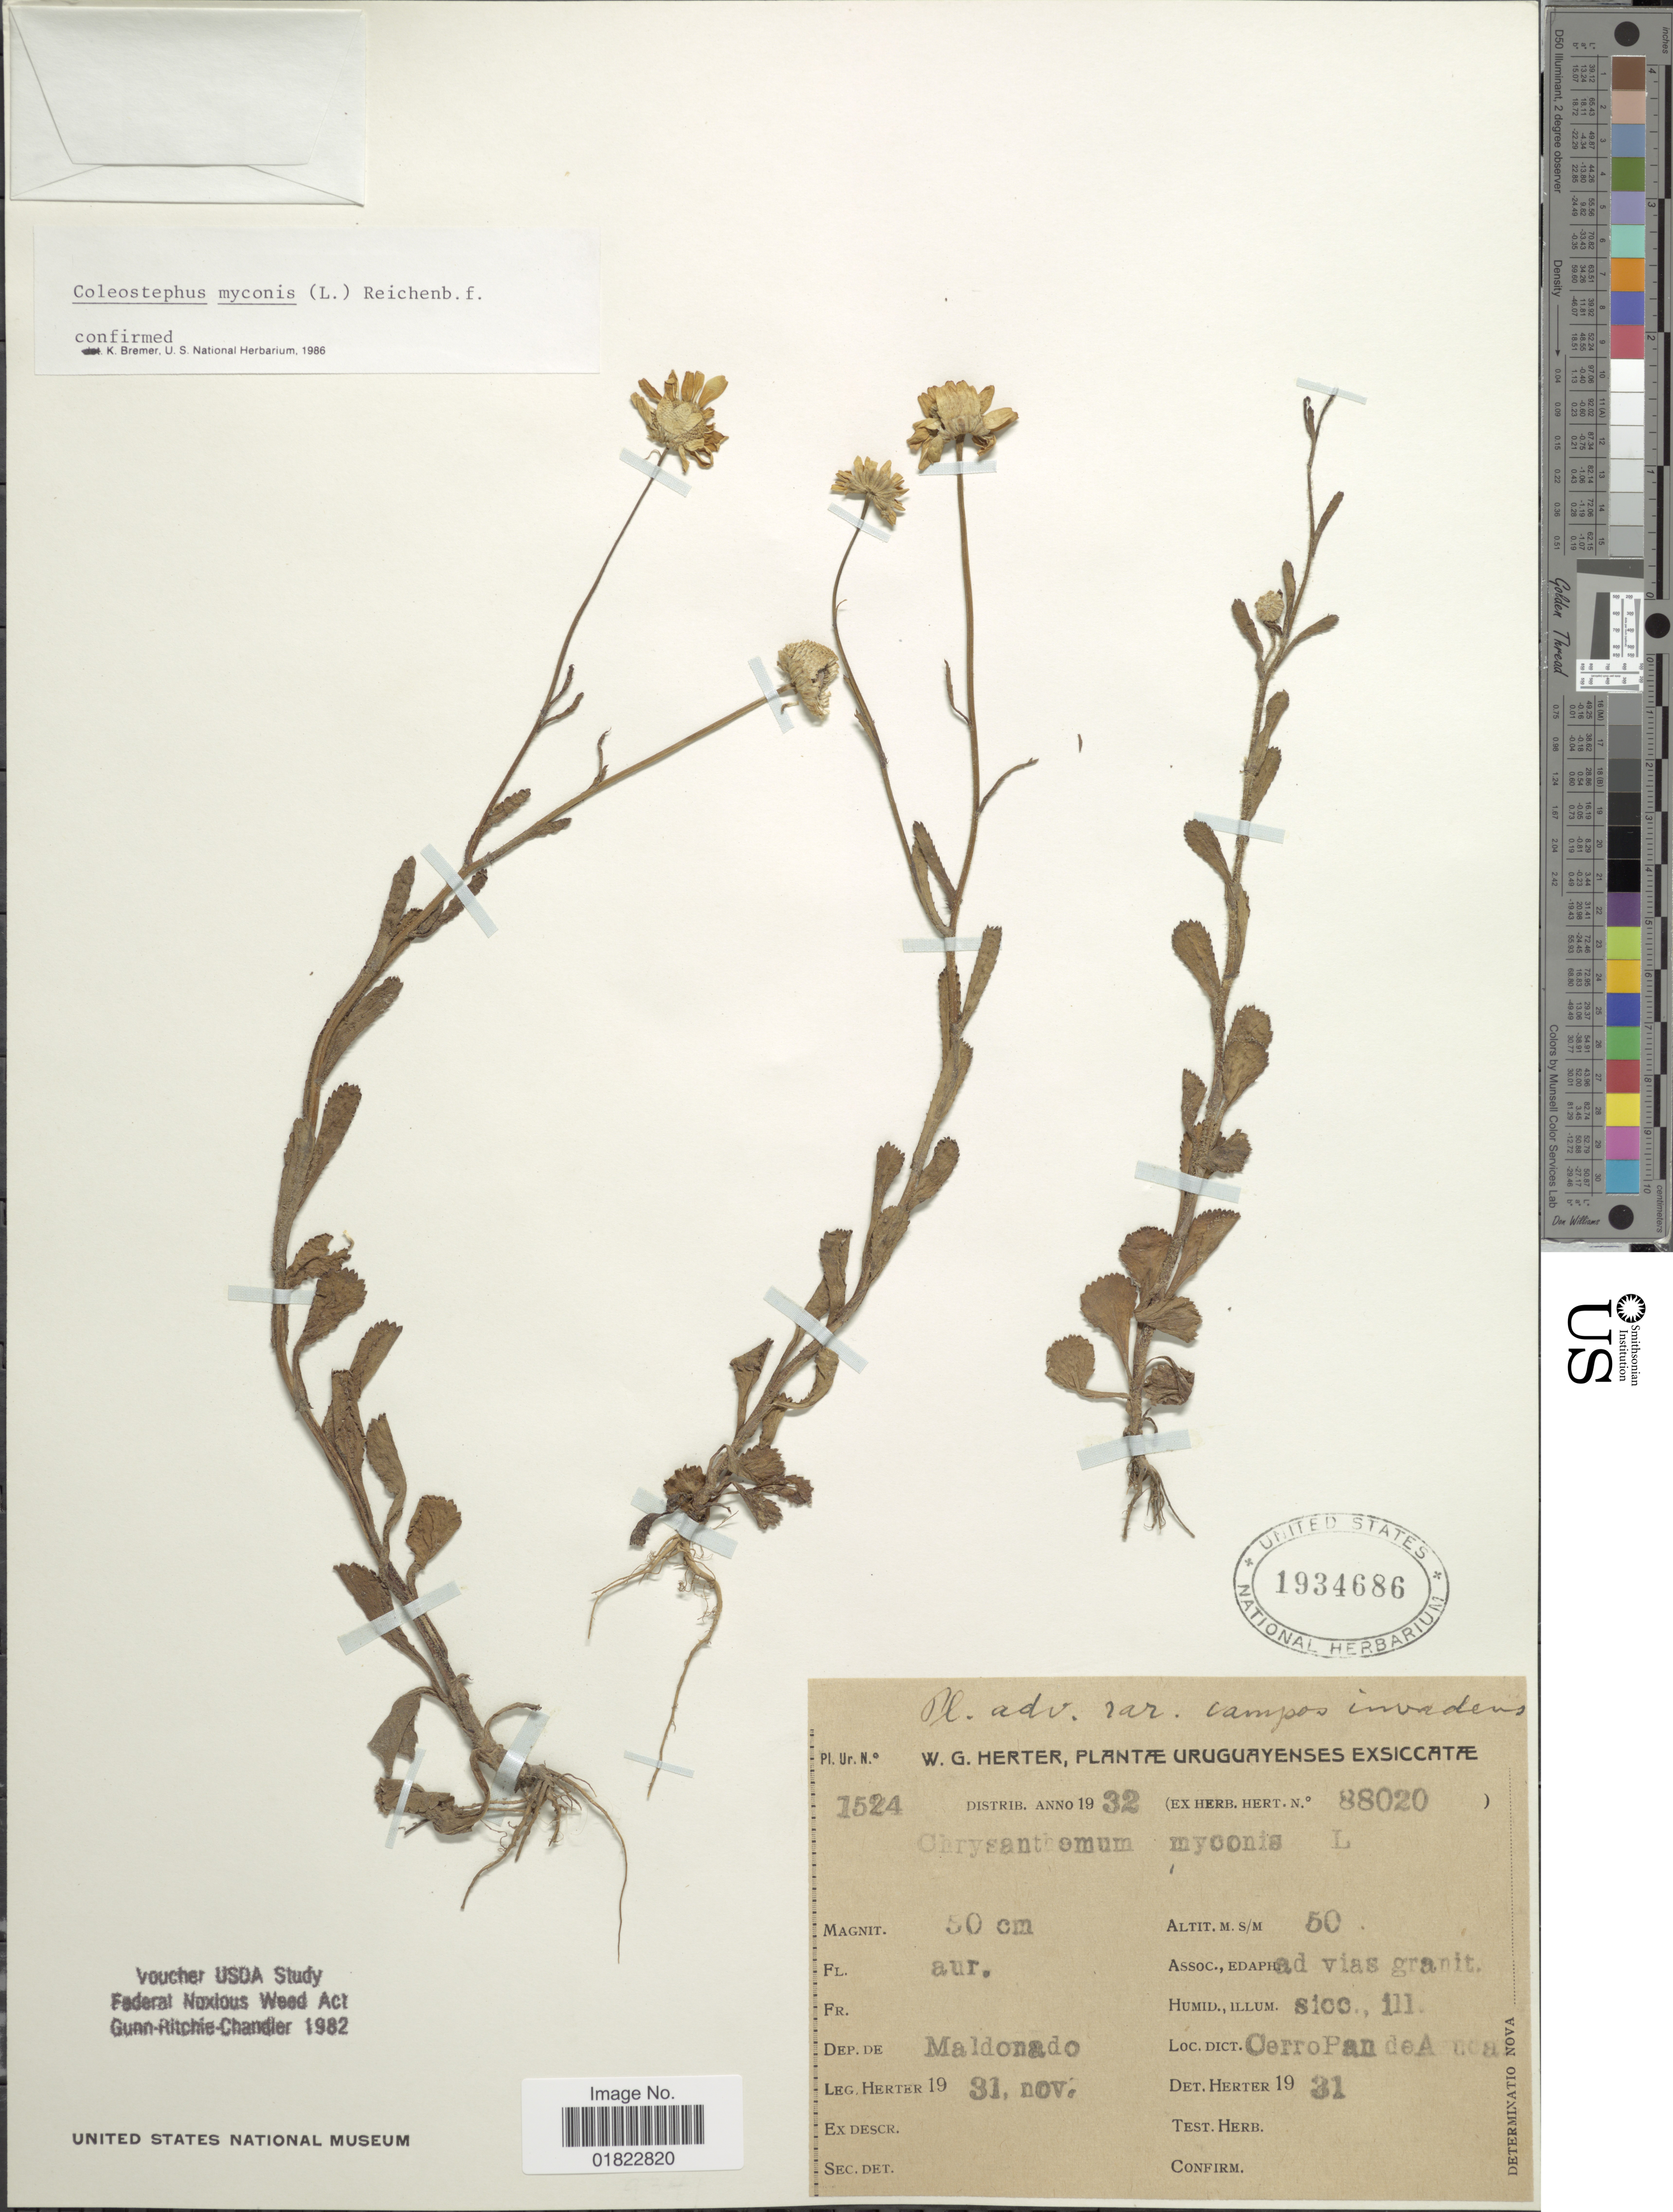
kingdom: Plantae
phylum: Tracheophyta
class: Magnoliopsida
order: Asterales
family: Asteraceae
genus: Coleostephus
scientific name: Coleostephus myconis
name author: (L.) Cass.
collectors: W. G. Herter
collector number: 1524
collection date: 1931-11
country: Uruguay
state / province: Maldonado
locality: Dept. de Maldonado. Cerro Pan de Arucar [interpreted].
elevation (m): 50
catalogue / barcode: US 1934686